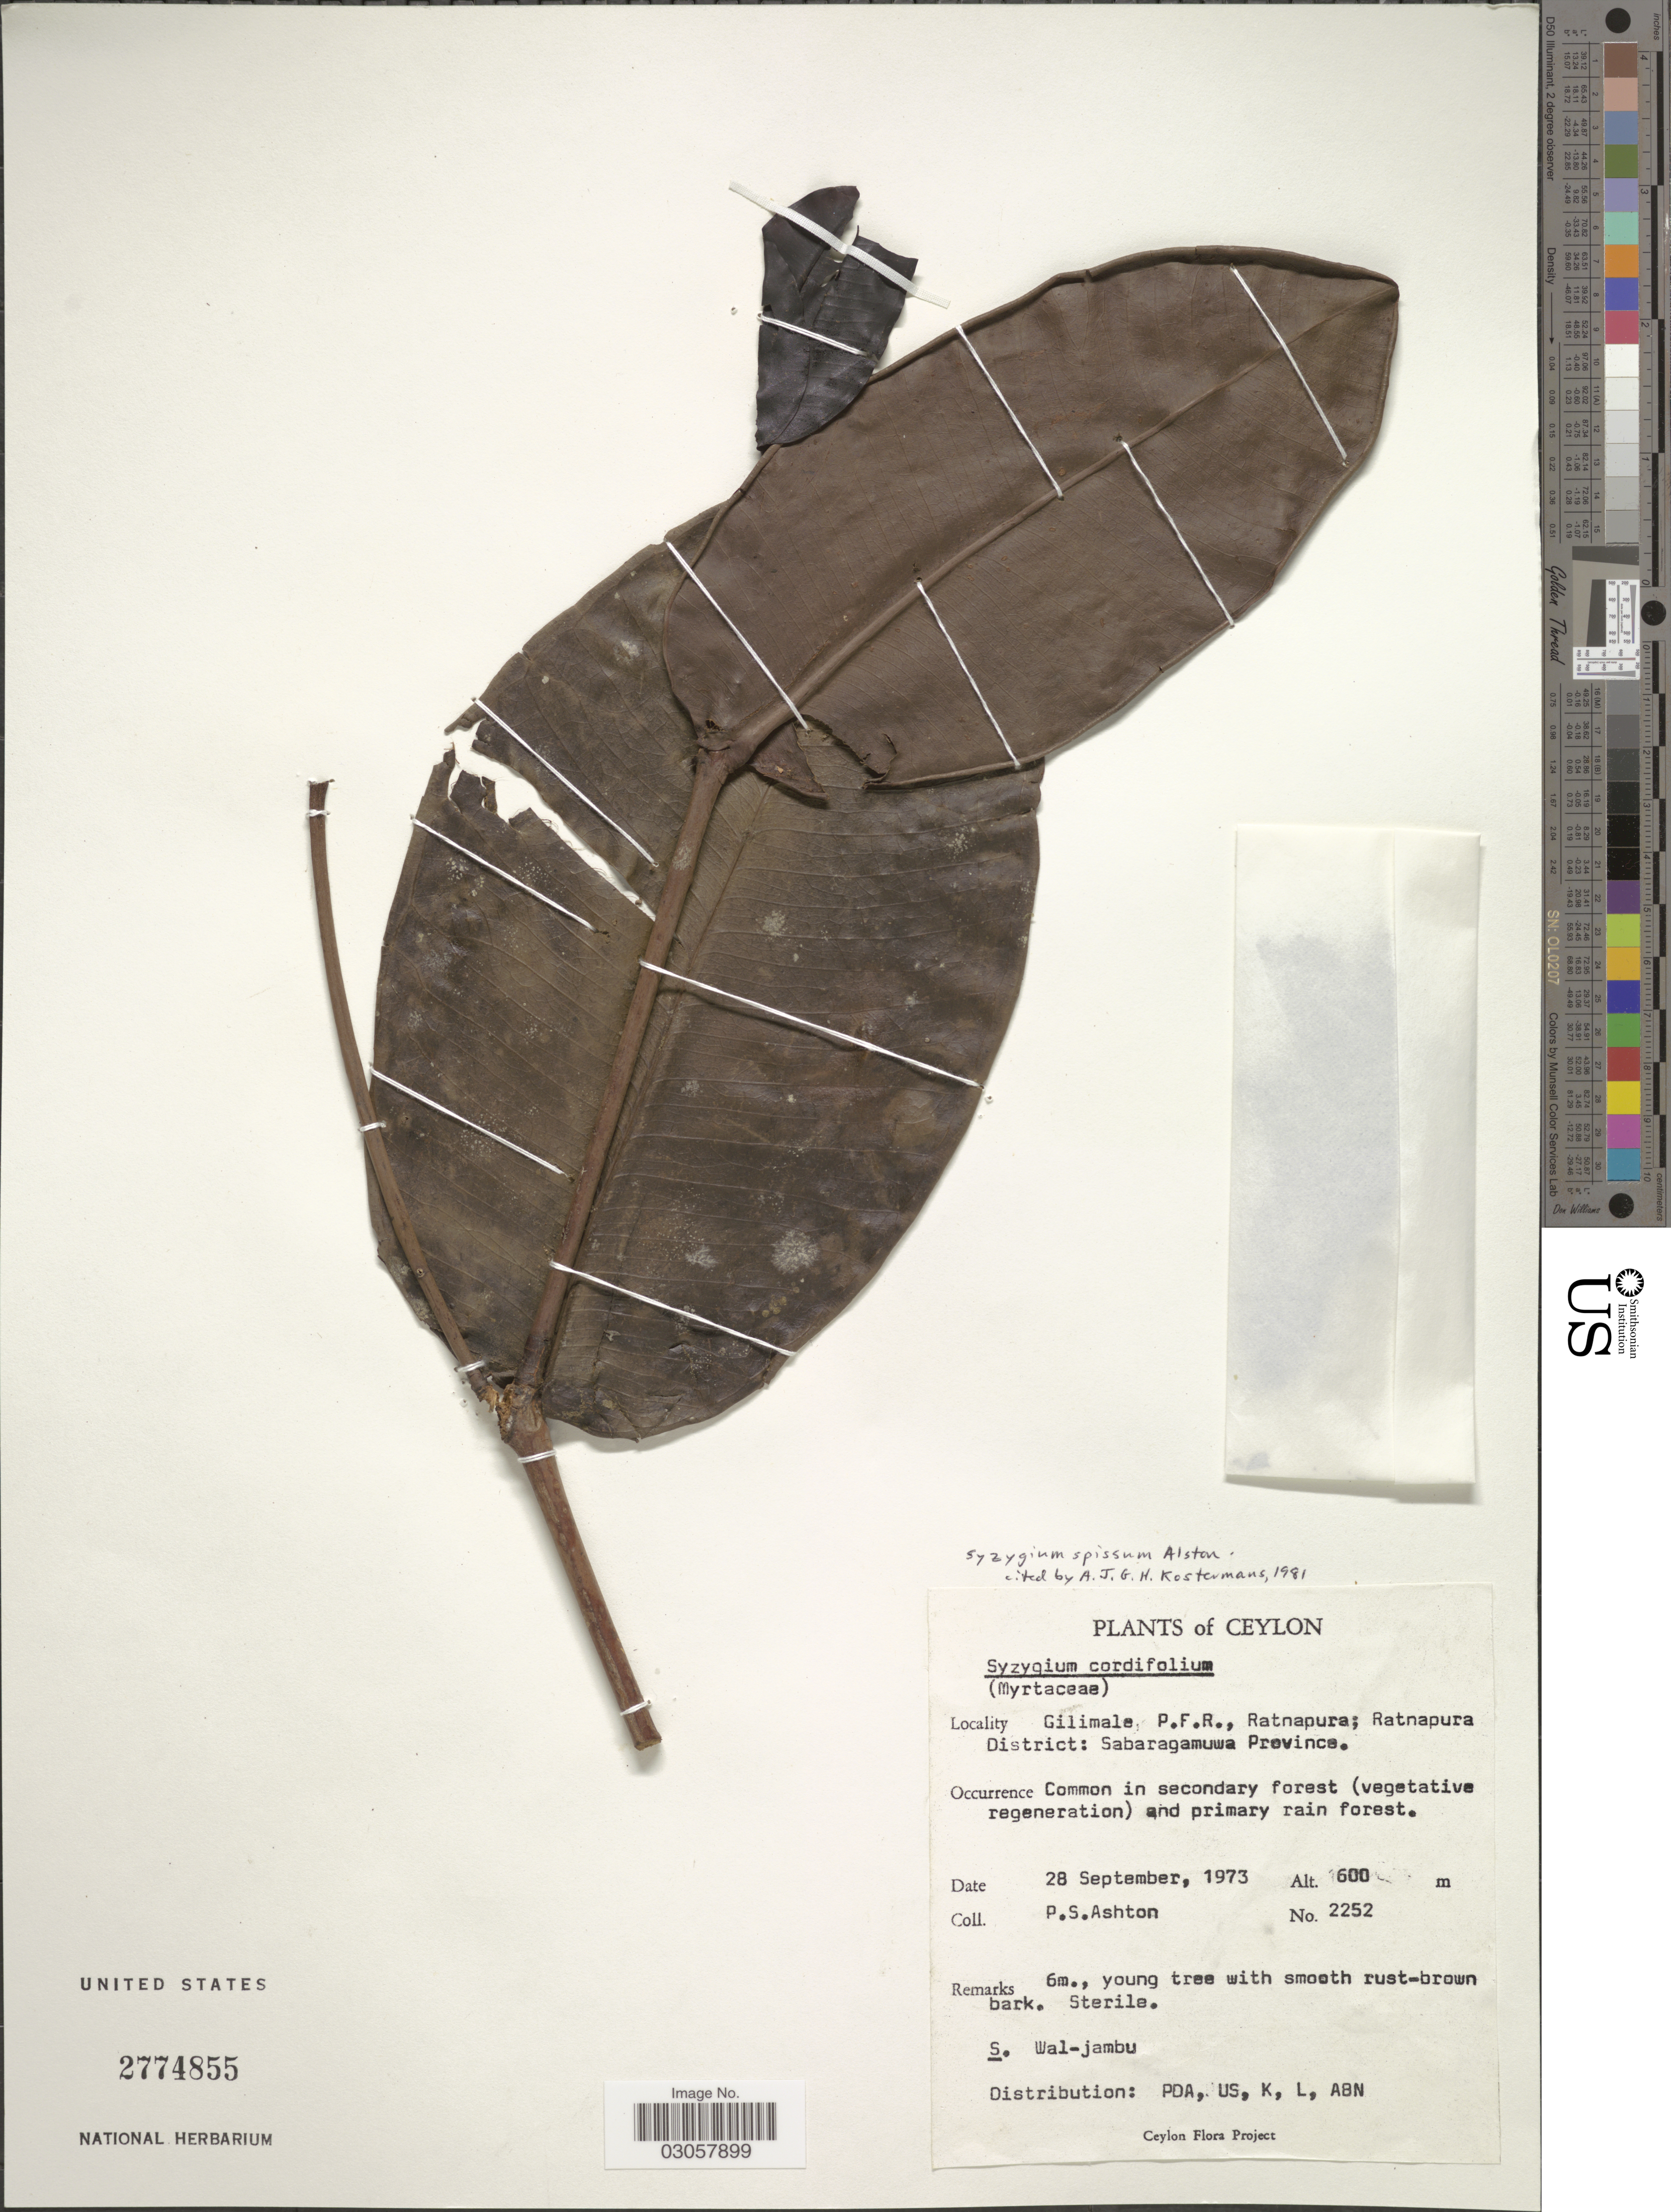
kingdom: Plantae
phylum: Tracheophyta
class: Magnoliopsida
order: Myrtales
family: Myrtaceae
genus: Syzygium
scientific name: Syzygium spissum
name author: Alston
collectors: P. S. Ashton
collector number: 2252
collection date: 1973-09-28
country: Sri Lanka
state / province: Sabaragamuwa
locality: Ceylon. Gilimale P.F.R., Ratnapura; Ratnapura District.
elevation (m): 1600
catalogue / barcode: US 2774855